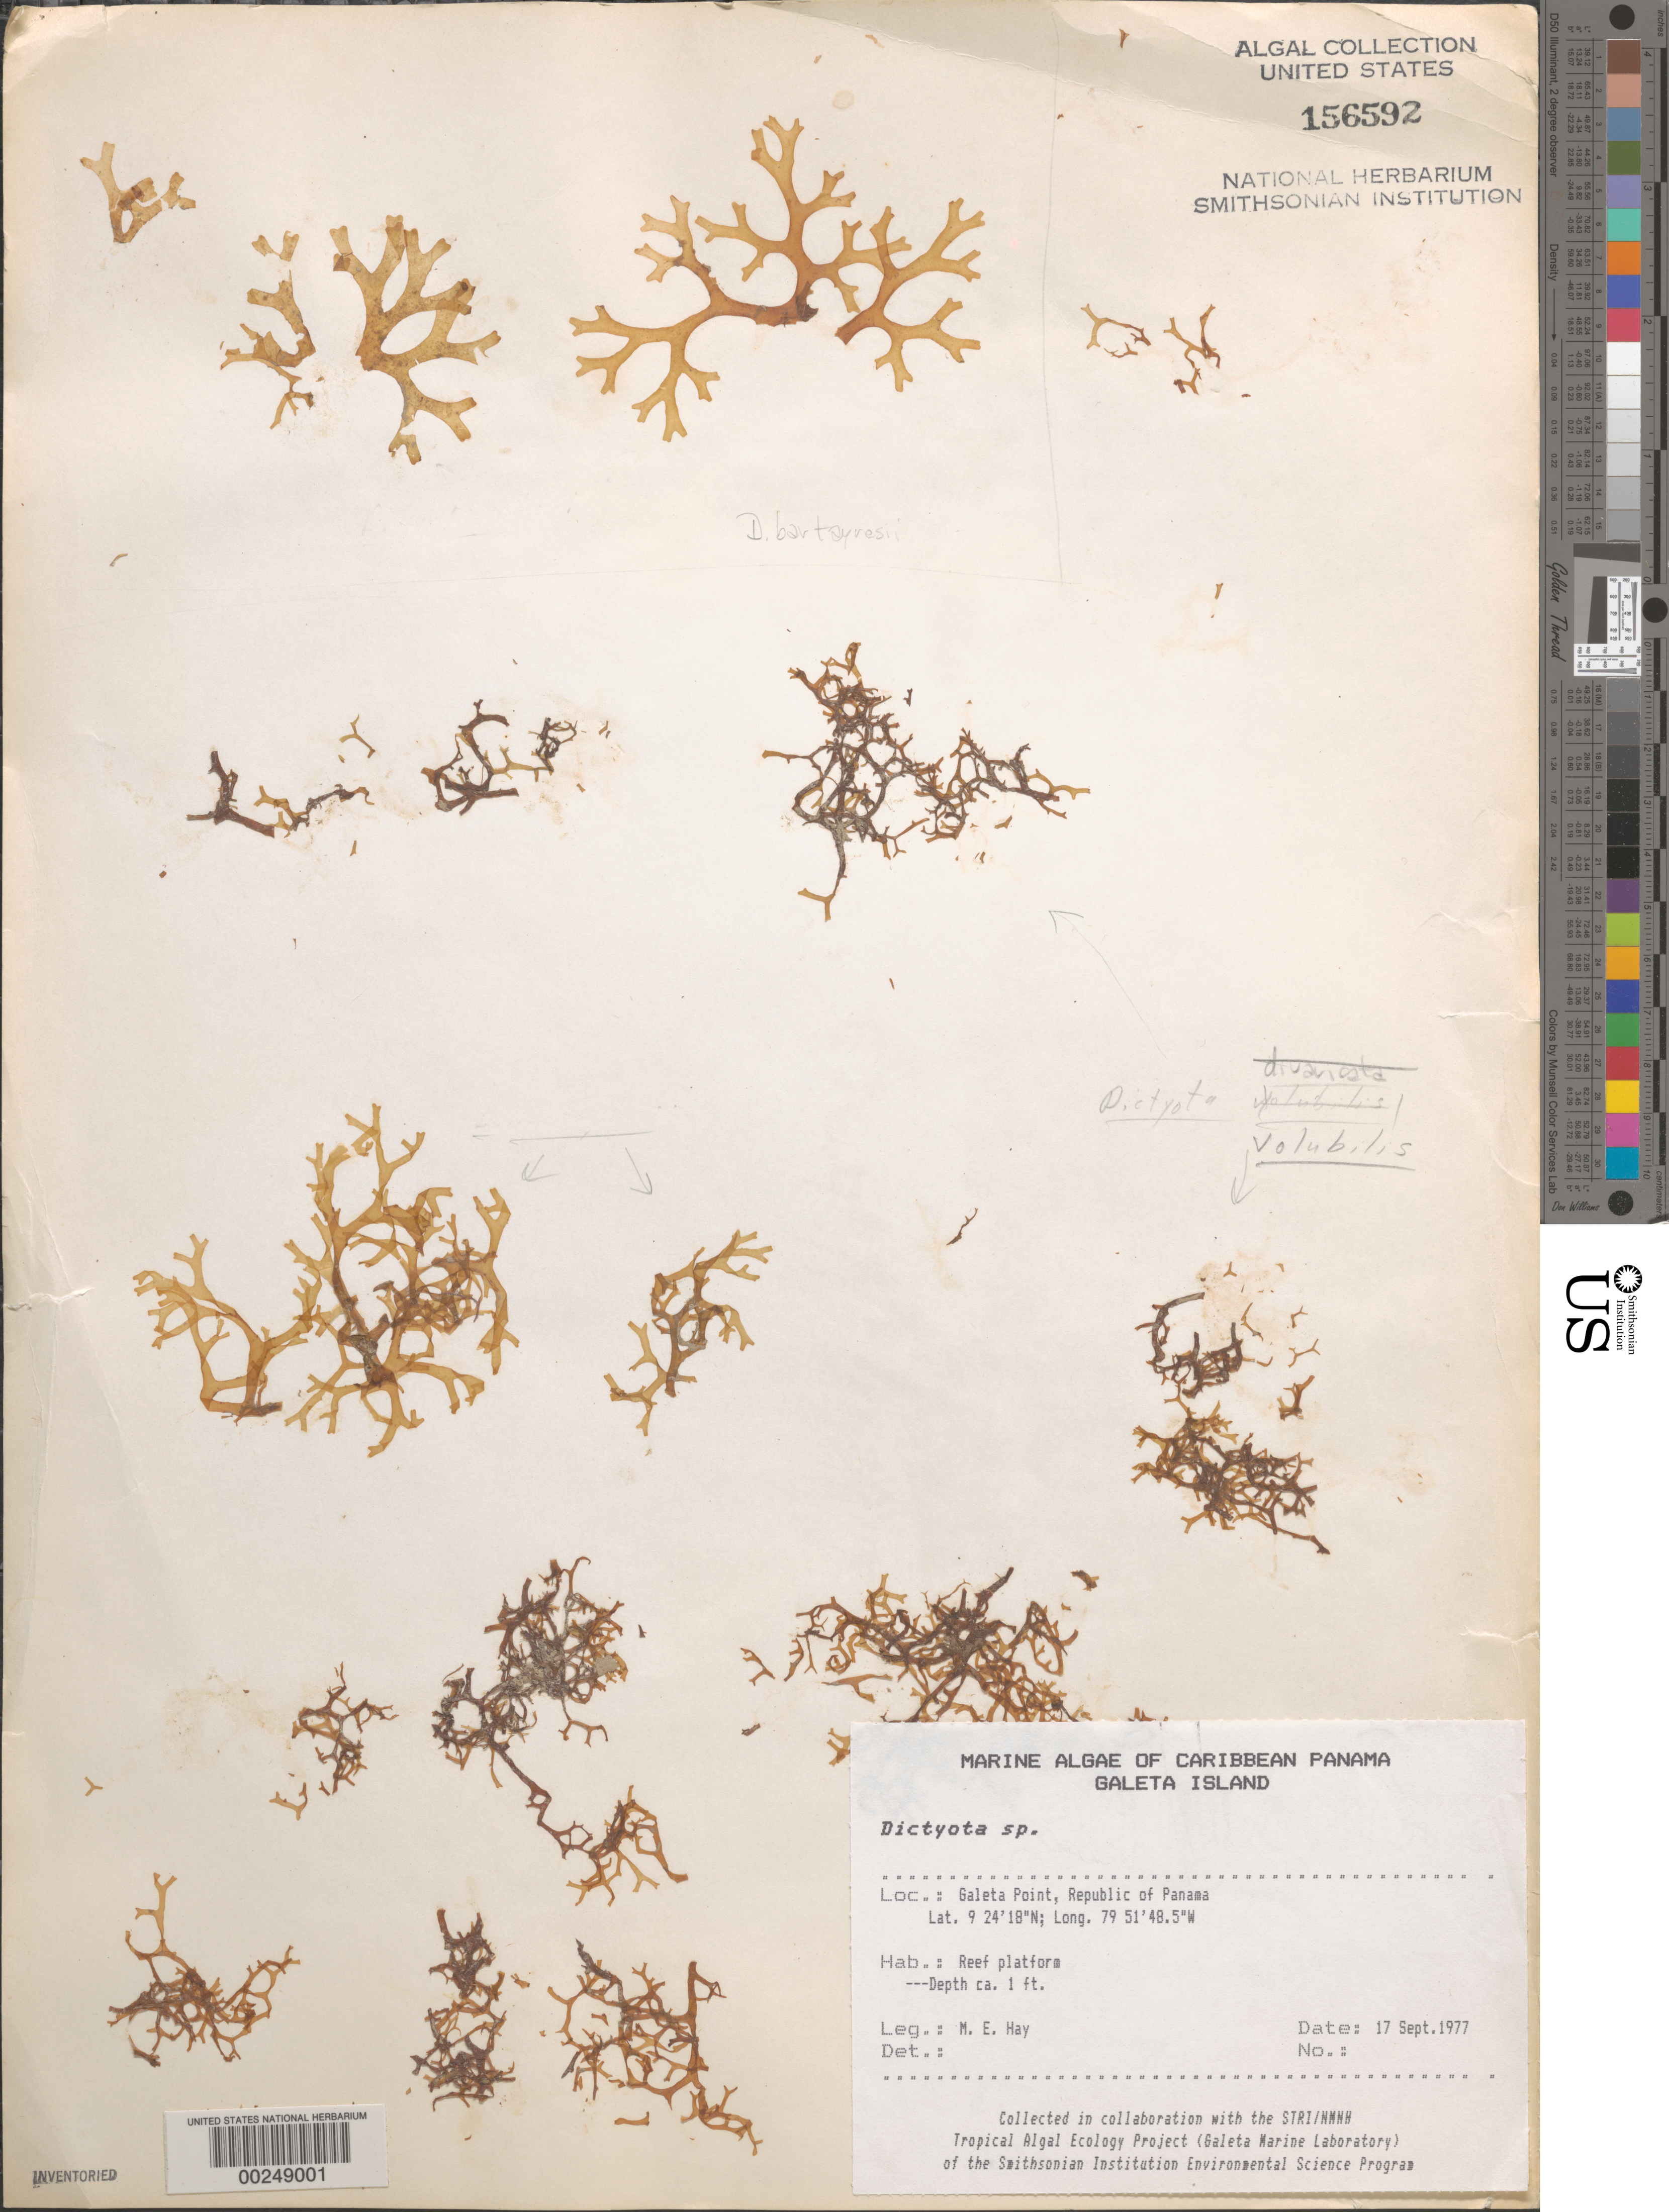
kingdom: Chromista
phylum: Ochrophyta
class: Phaeophyceae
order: Dictyotales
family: Dictyotaceae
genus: Dictyota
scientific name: Dictyota sp.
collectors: M. E. Hay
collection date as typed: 17 Sep 1977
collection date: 1977-09-17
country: Panama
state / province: Colón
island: Galeta Island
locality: Galeta Point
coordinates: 9 24' 18" N, 79 51' 48.5" W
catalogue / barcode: US 156592